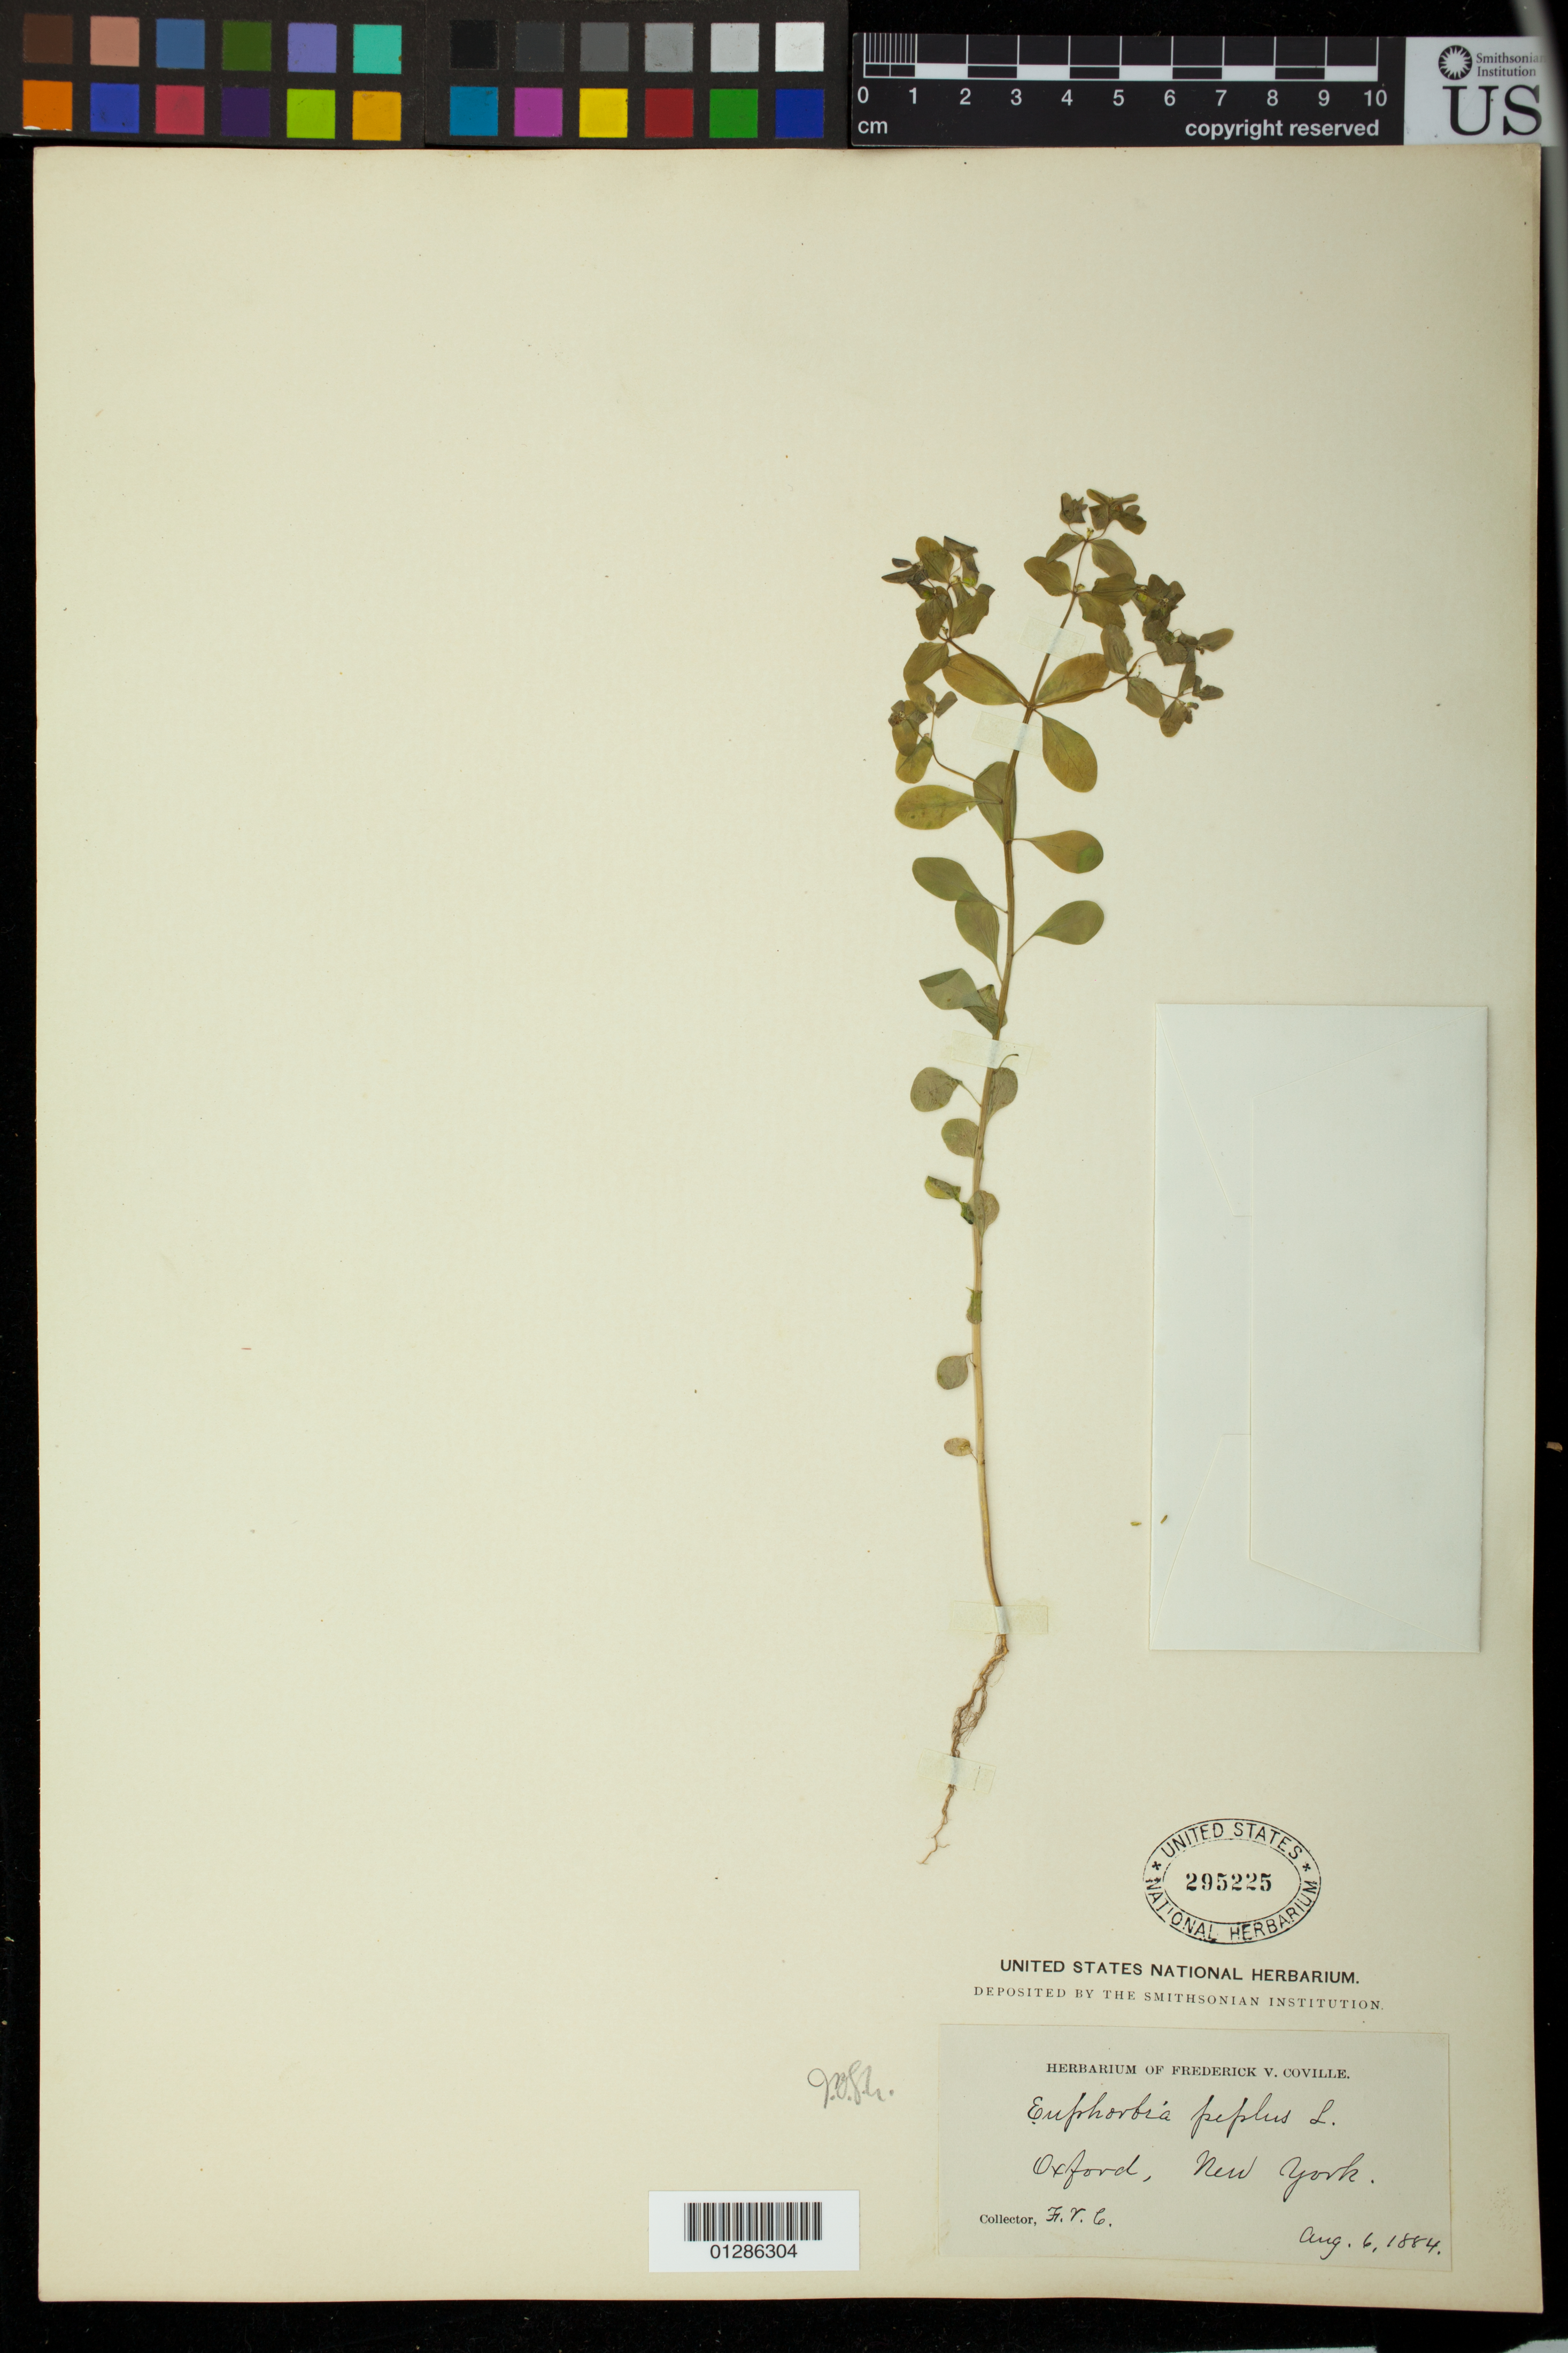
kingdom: Plantae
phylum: Tracheophyta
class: Magnoliopsida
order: Malpighiales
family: Euphorbiaceae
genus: Euphorbia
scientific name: Euphorbia peplus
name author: L.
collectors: F. V. Coville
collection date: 1884-08-06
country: United States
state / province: New York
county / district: Chenango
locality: Oxford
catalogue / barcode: US 295225